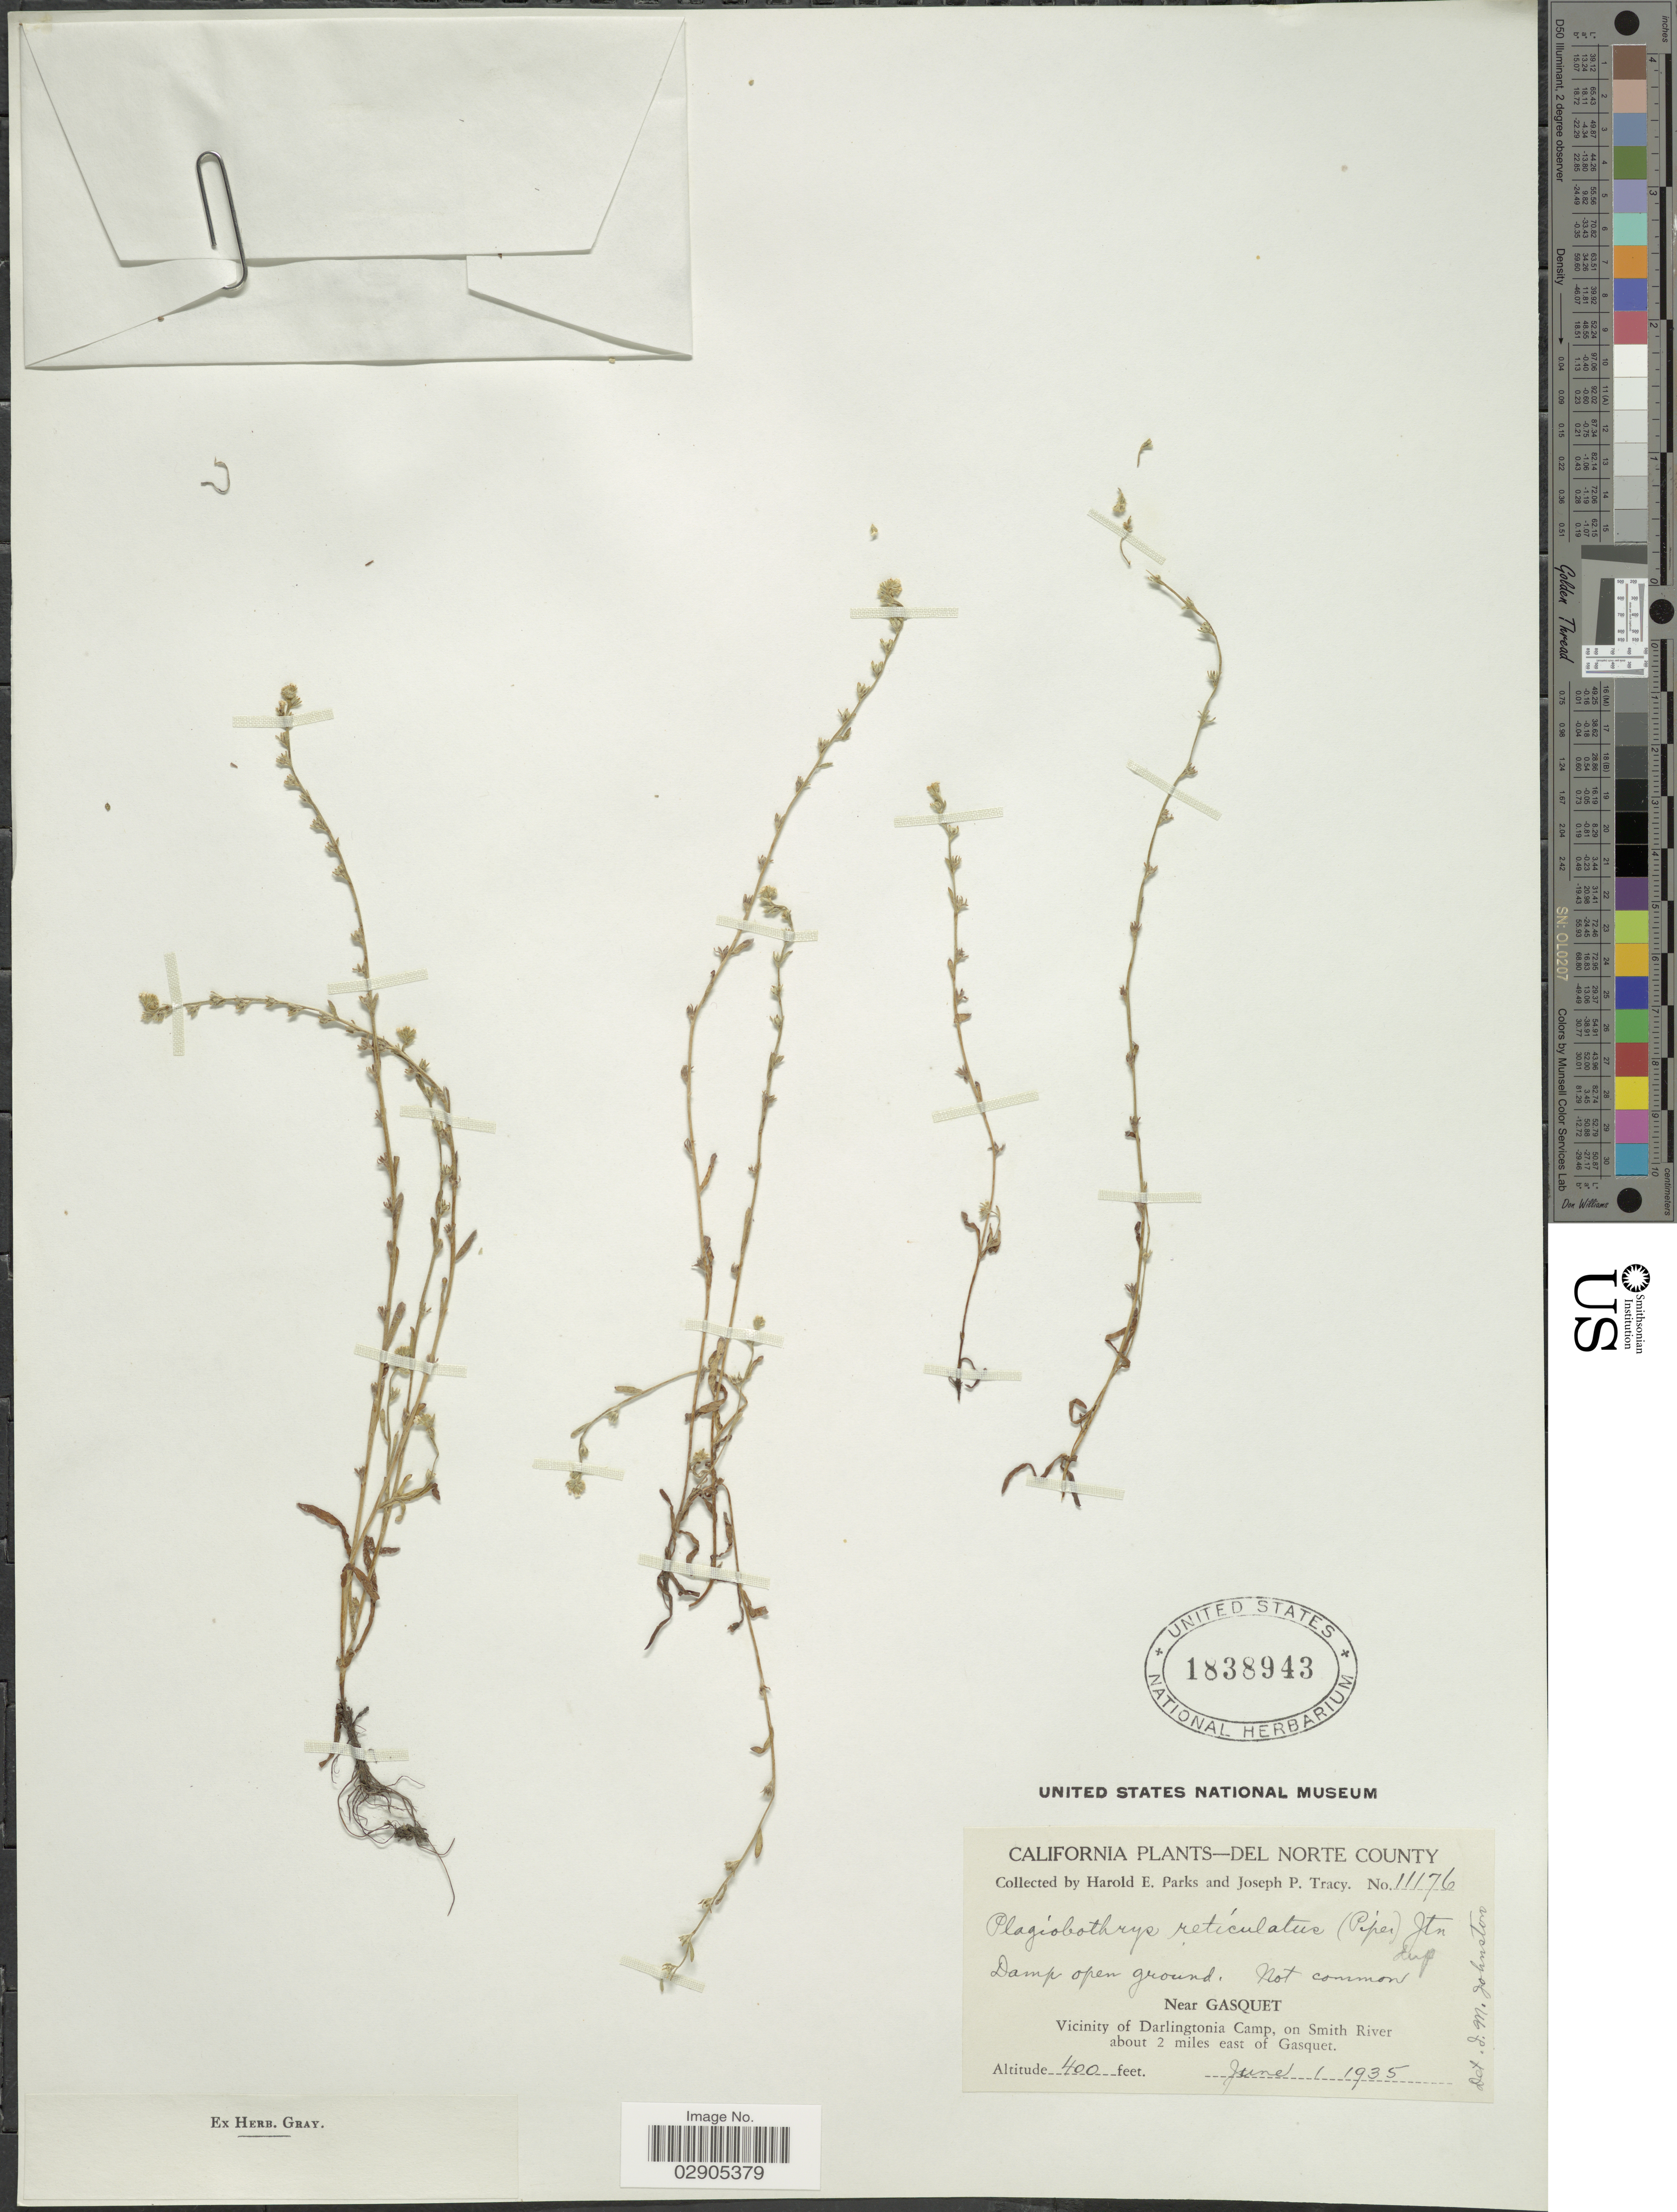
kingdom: Plantae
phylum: Tracheophyta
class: Magnoliopsida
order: Boraginales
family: Boraginaceae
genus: Allocarya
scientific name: Allocarya reticulata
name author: Piper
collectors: H. E. Parks & J. Tracy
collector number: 11176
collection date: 1935-06-01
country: United States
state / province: California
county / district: Del Norte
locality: Del Norte County. Damp open ground. Near Gasquet. Vicinity of Darlingtonia Camp, on Smith River about 2 miles east of Gasquet.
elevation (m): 122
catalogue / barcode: US 1838943